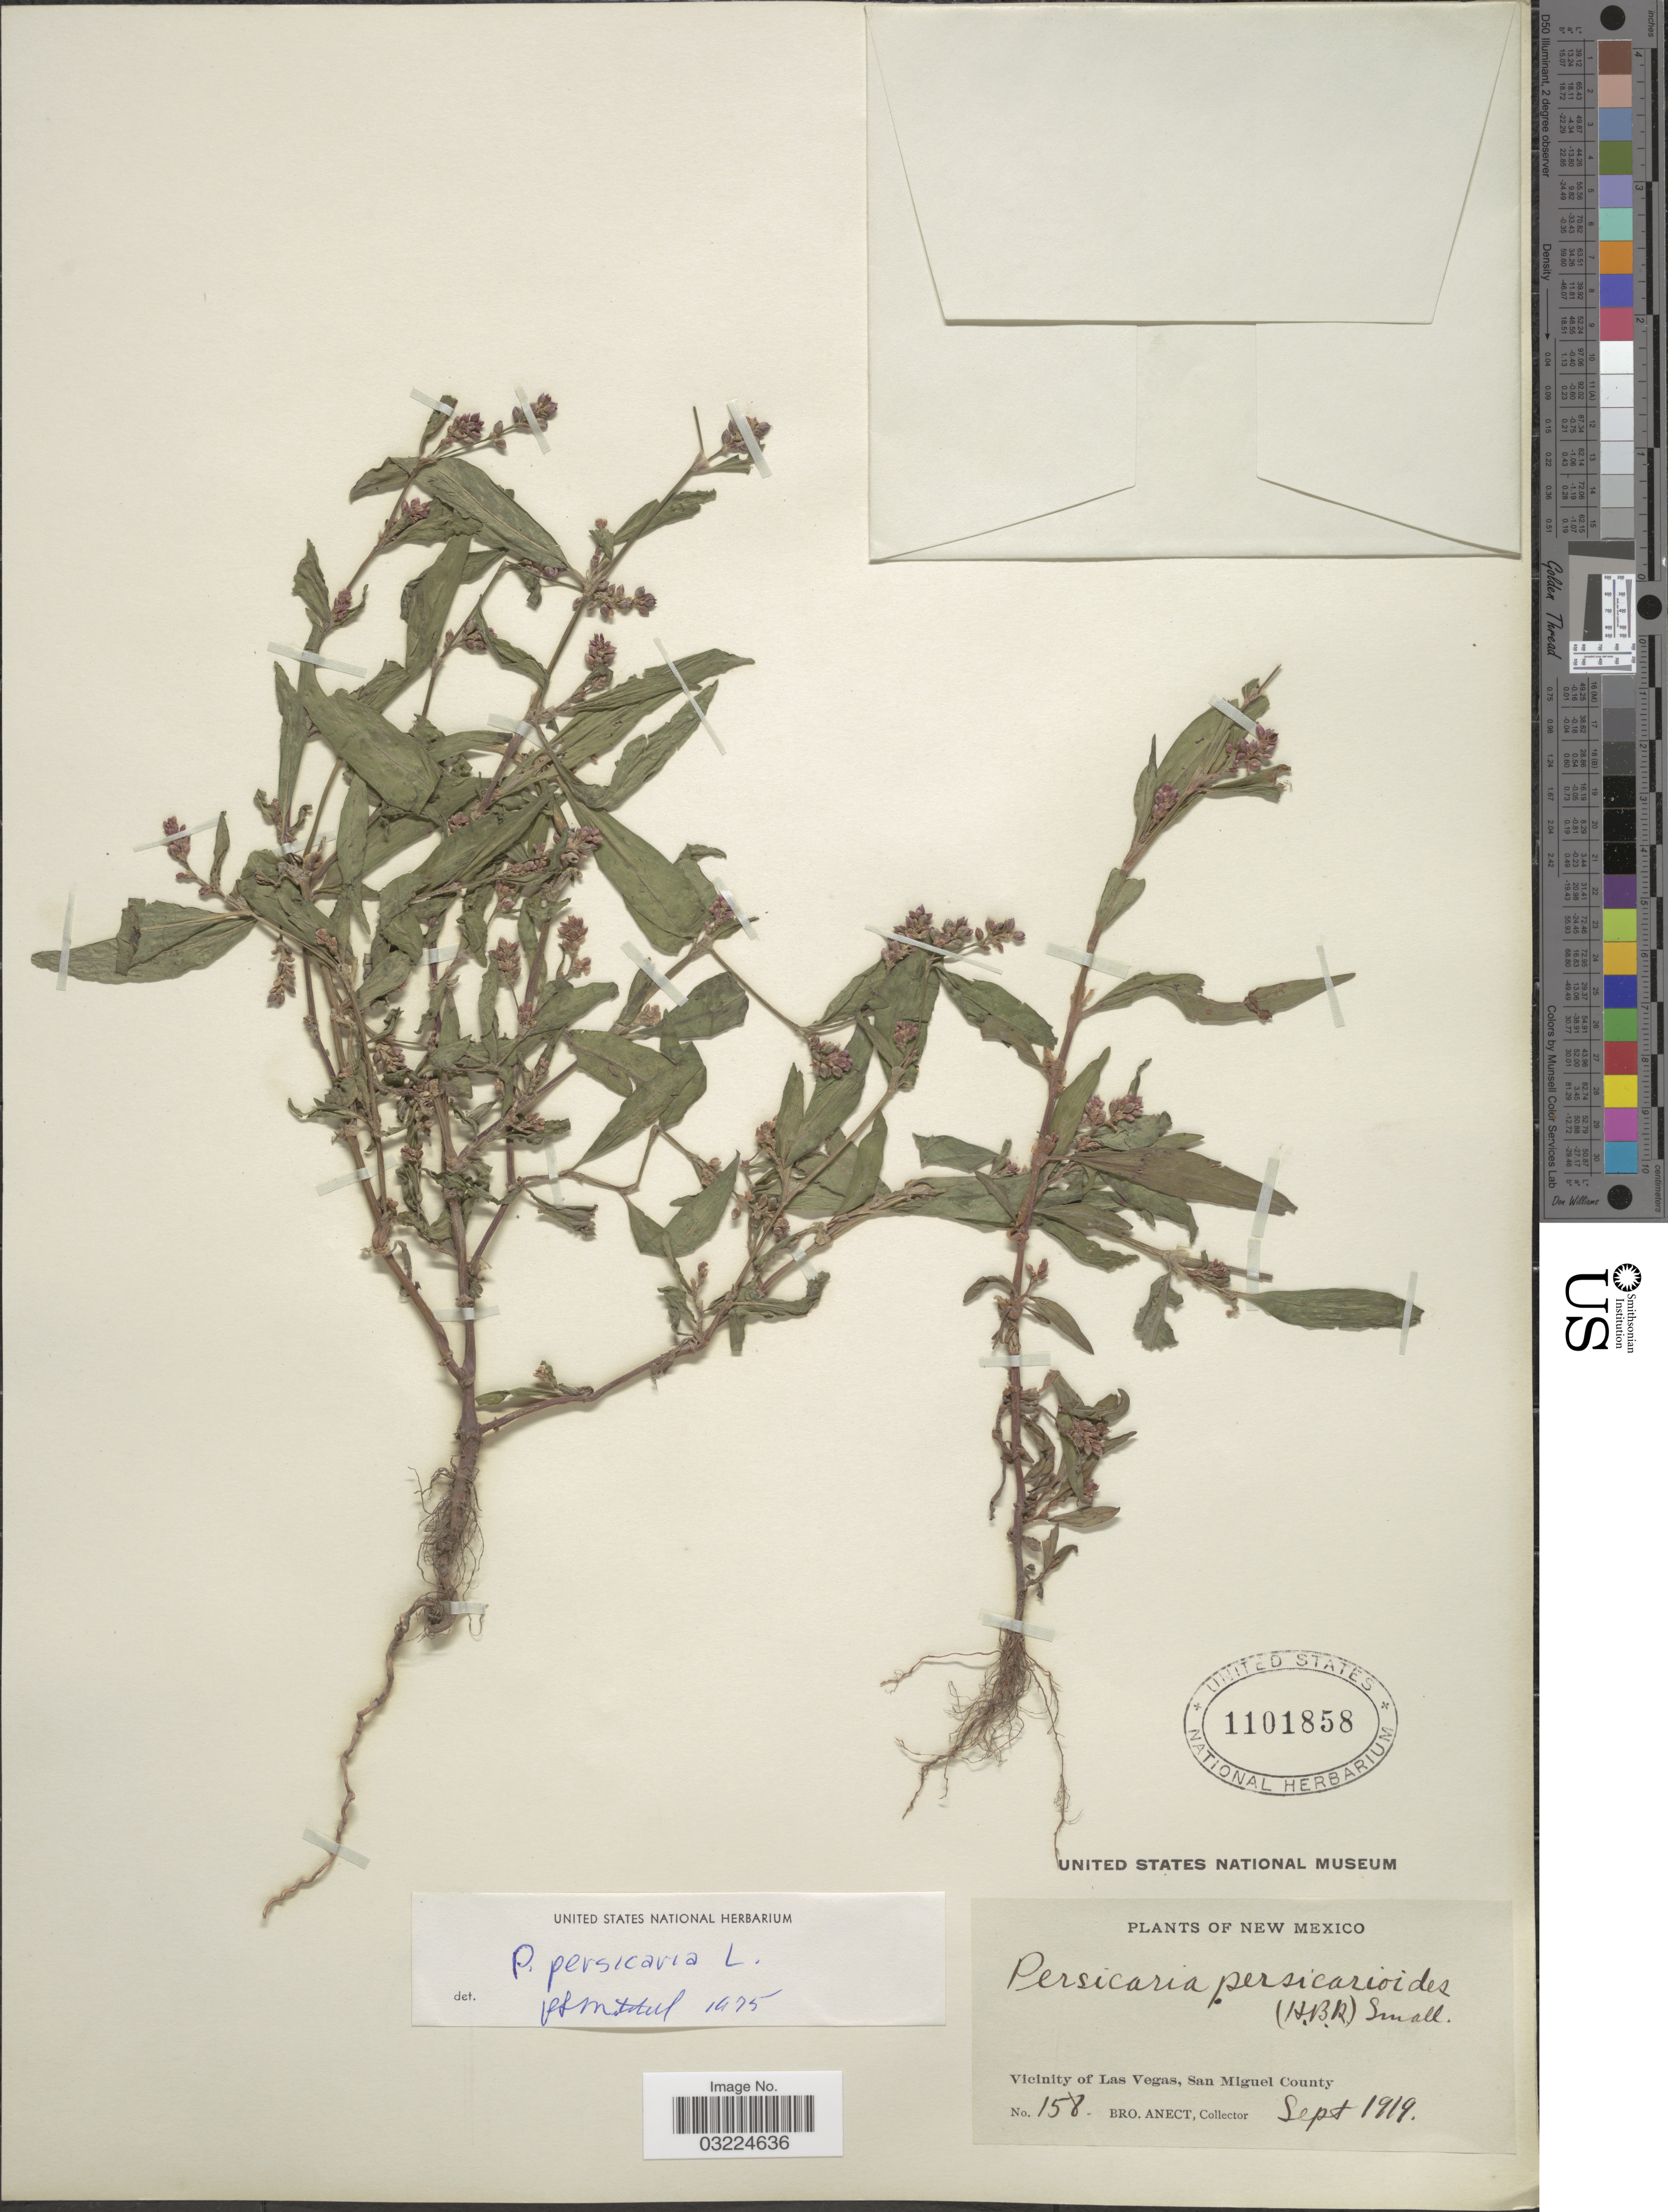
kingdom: Plantae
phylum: Tracheophyta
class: Magnoliopsida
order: Caryophyllales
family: Polygonaceae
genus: Persicaria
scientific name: Persicaria maculosa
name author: S.F. Gray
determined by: Atha, D. E.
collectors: B. Anect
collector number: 158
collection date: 1919-09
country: United States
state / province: New Mexico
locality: Vicinity of Las Vegas, San Miguel County.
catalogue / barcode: US 1101858